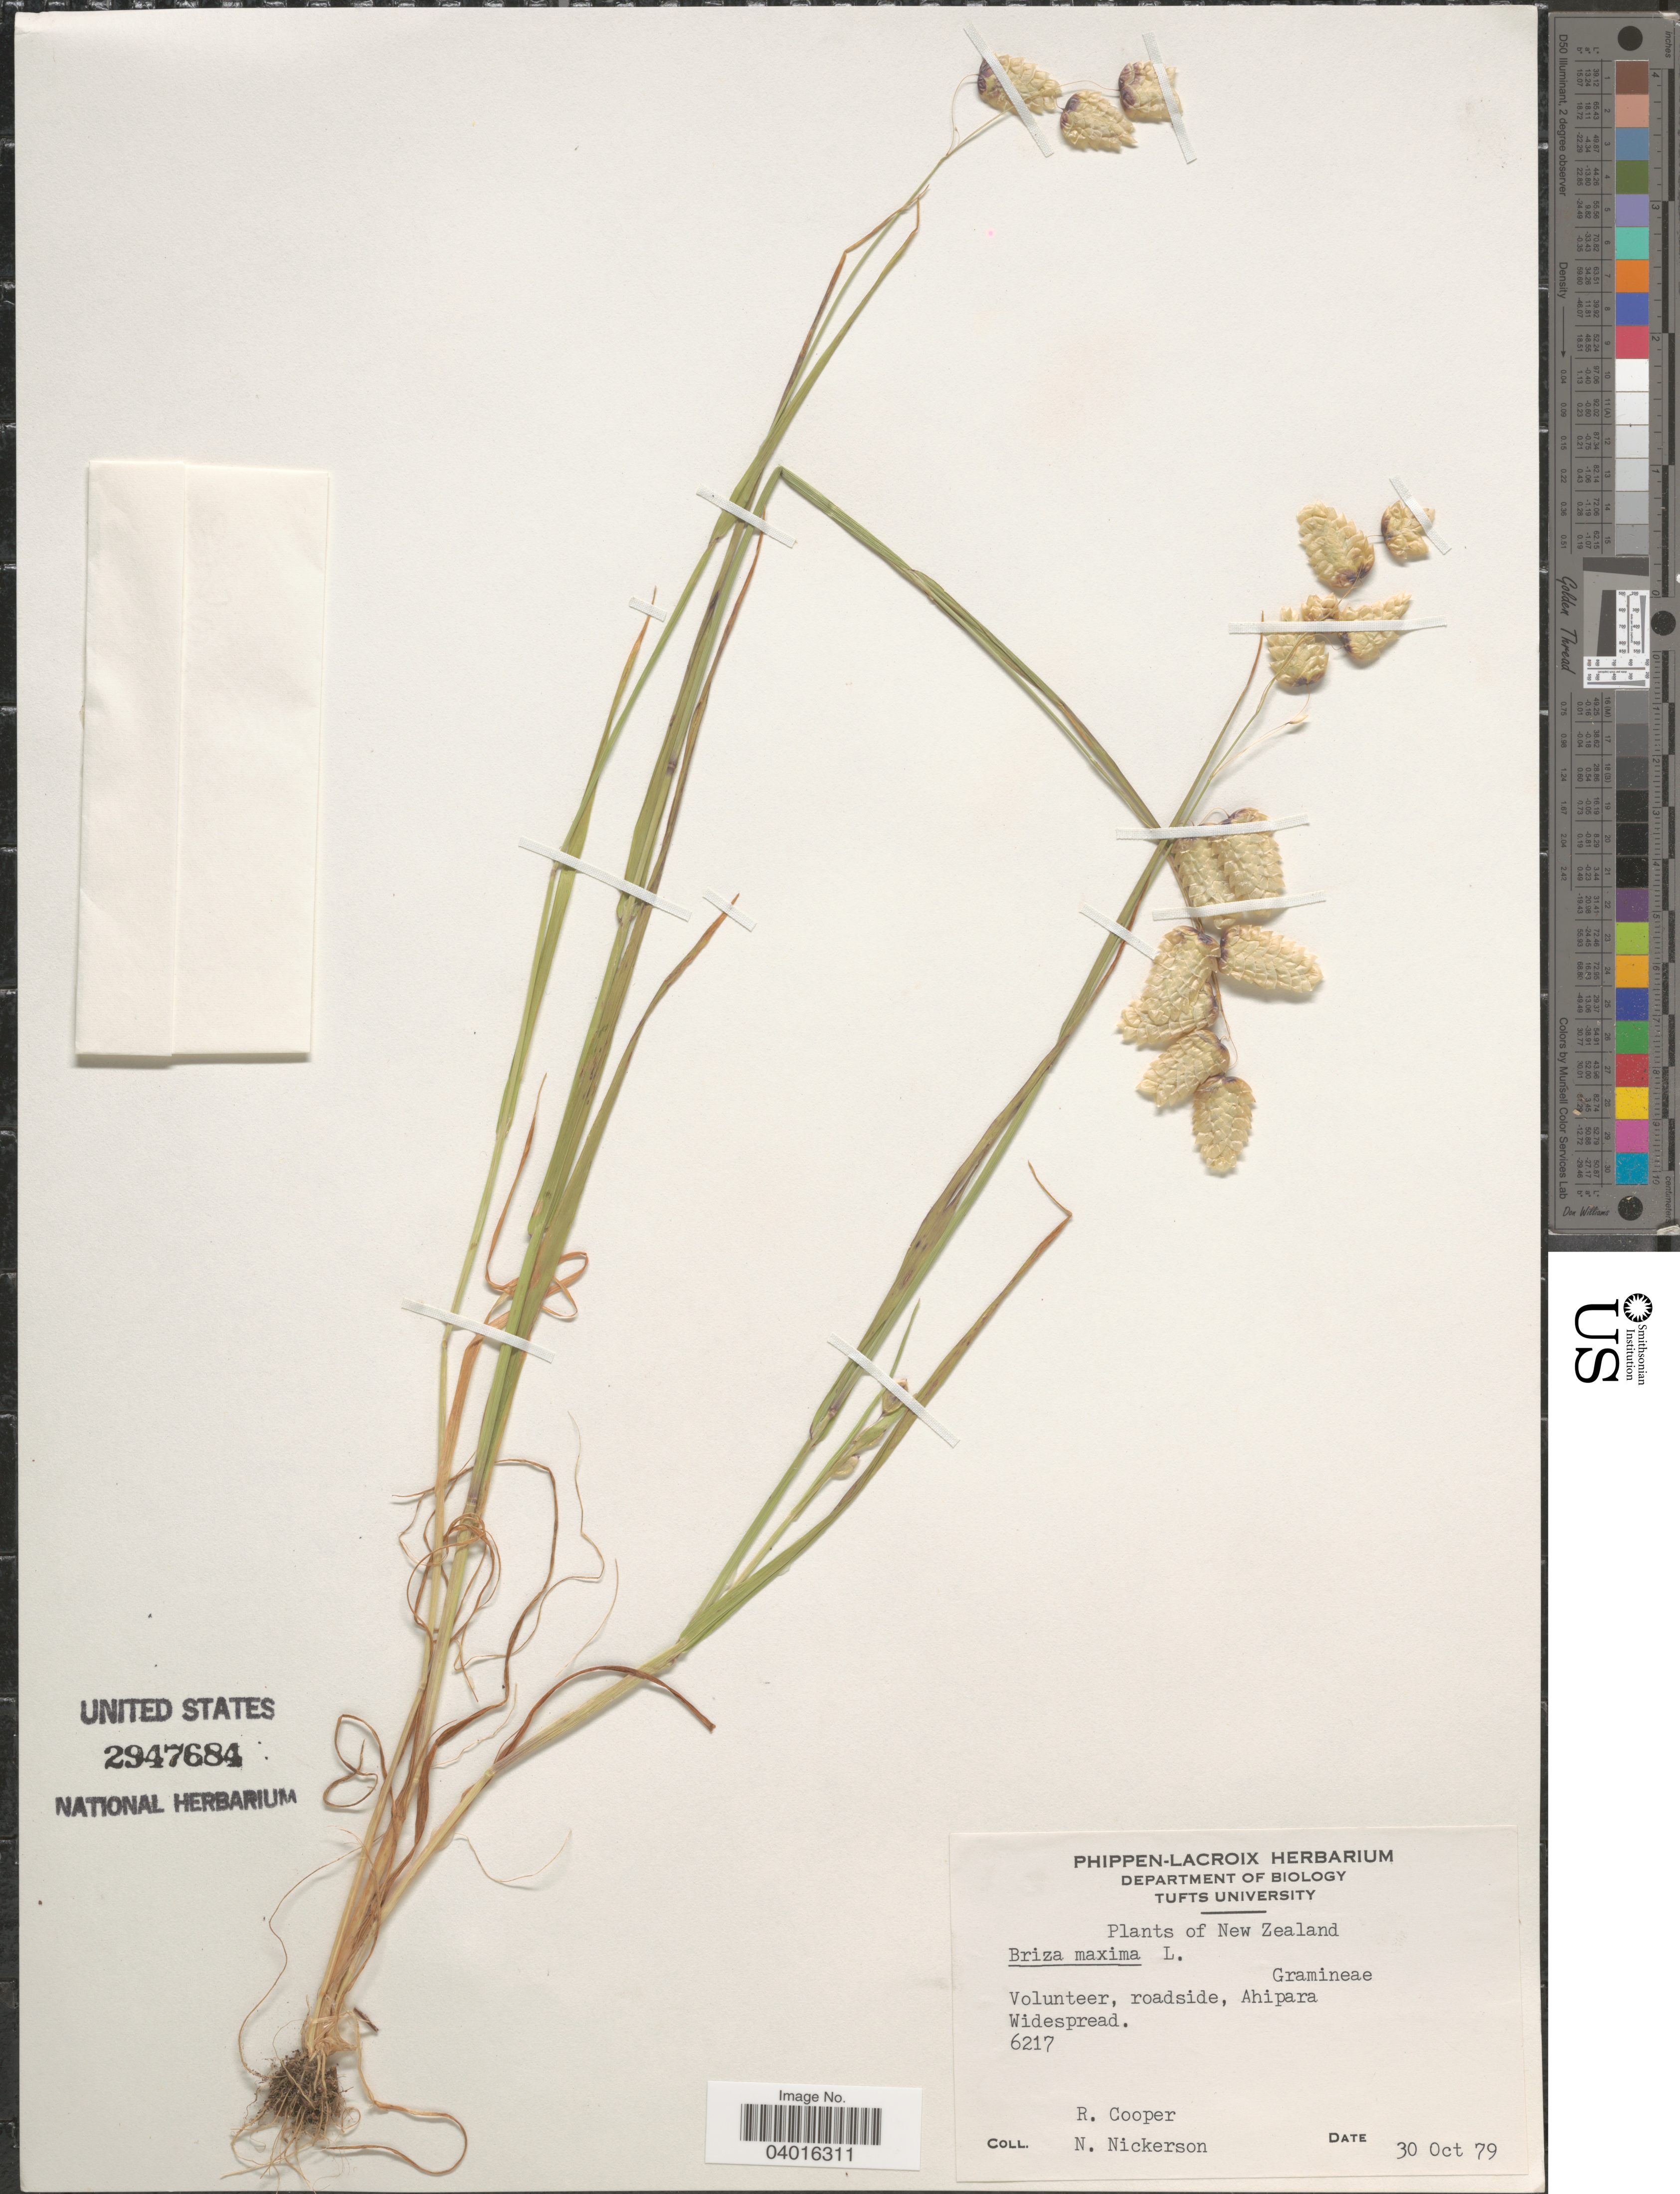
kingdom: Plantae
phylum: Tracheophyta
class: Liliopsida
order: Poales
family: Poaceae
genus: Briza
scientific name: Briza maxima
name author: L.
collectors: R. Cooper & N. Nickerson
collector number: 6217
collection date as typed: Transcribed d/m/y: 30/10/79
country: New Zealand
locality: Volunteer, roadside, Ahipara. Widespread.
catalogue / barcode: US 2947684